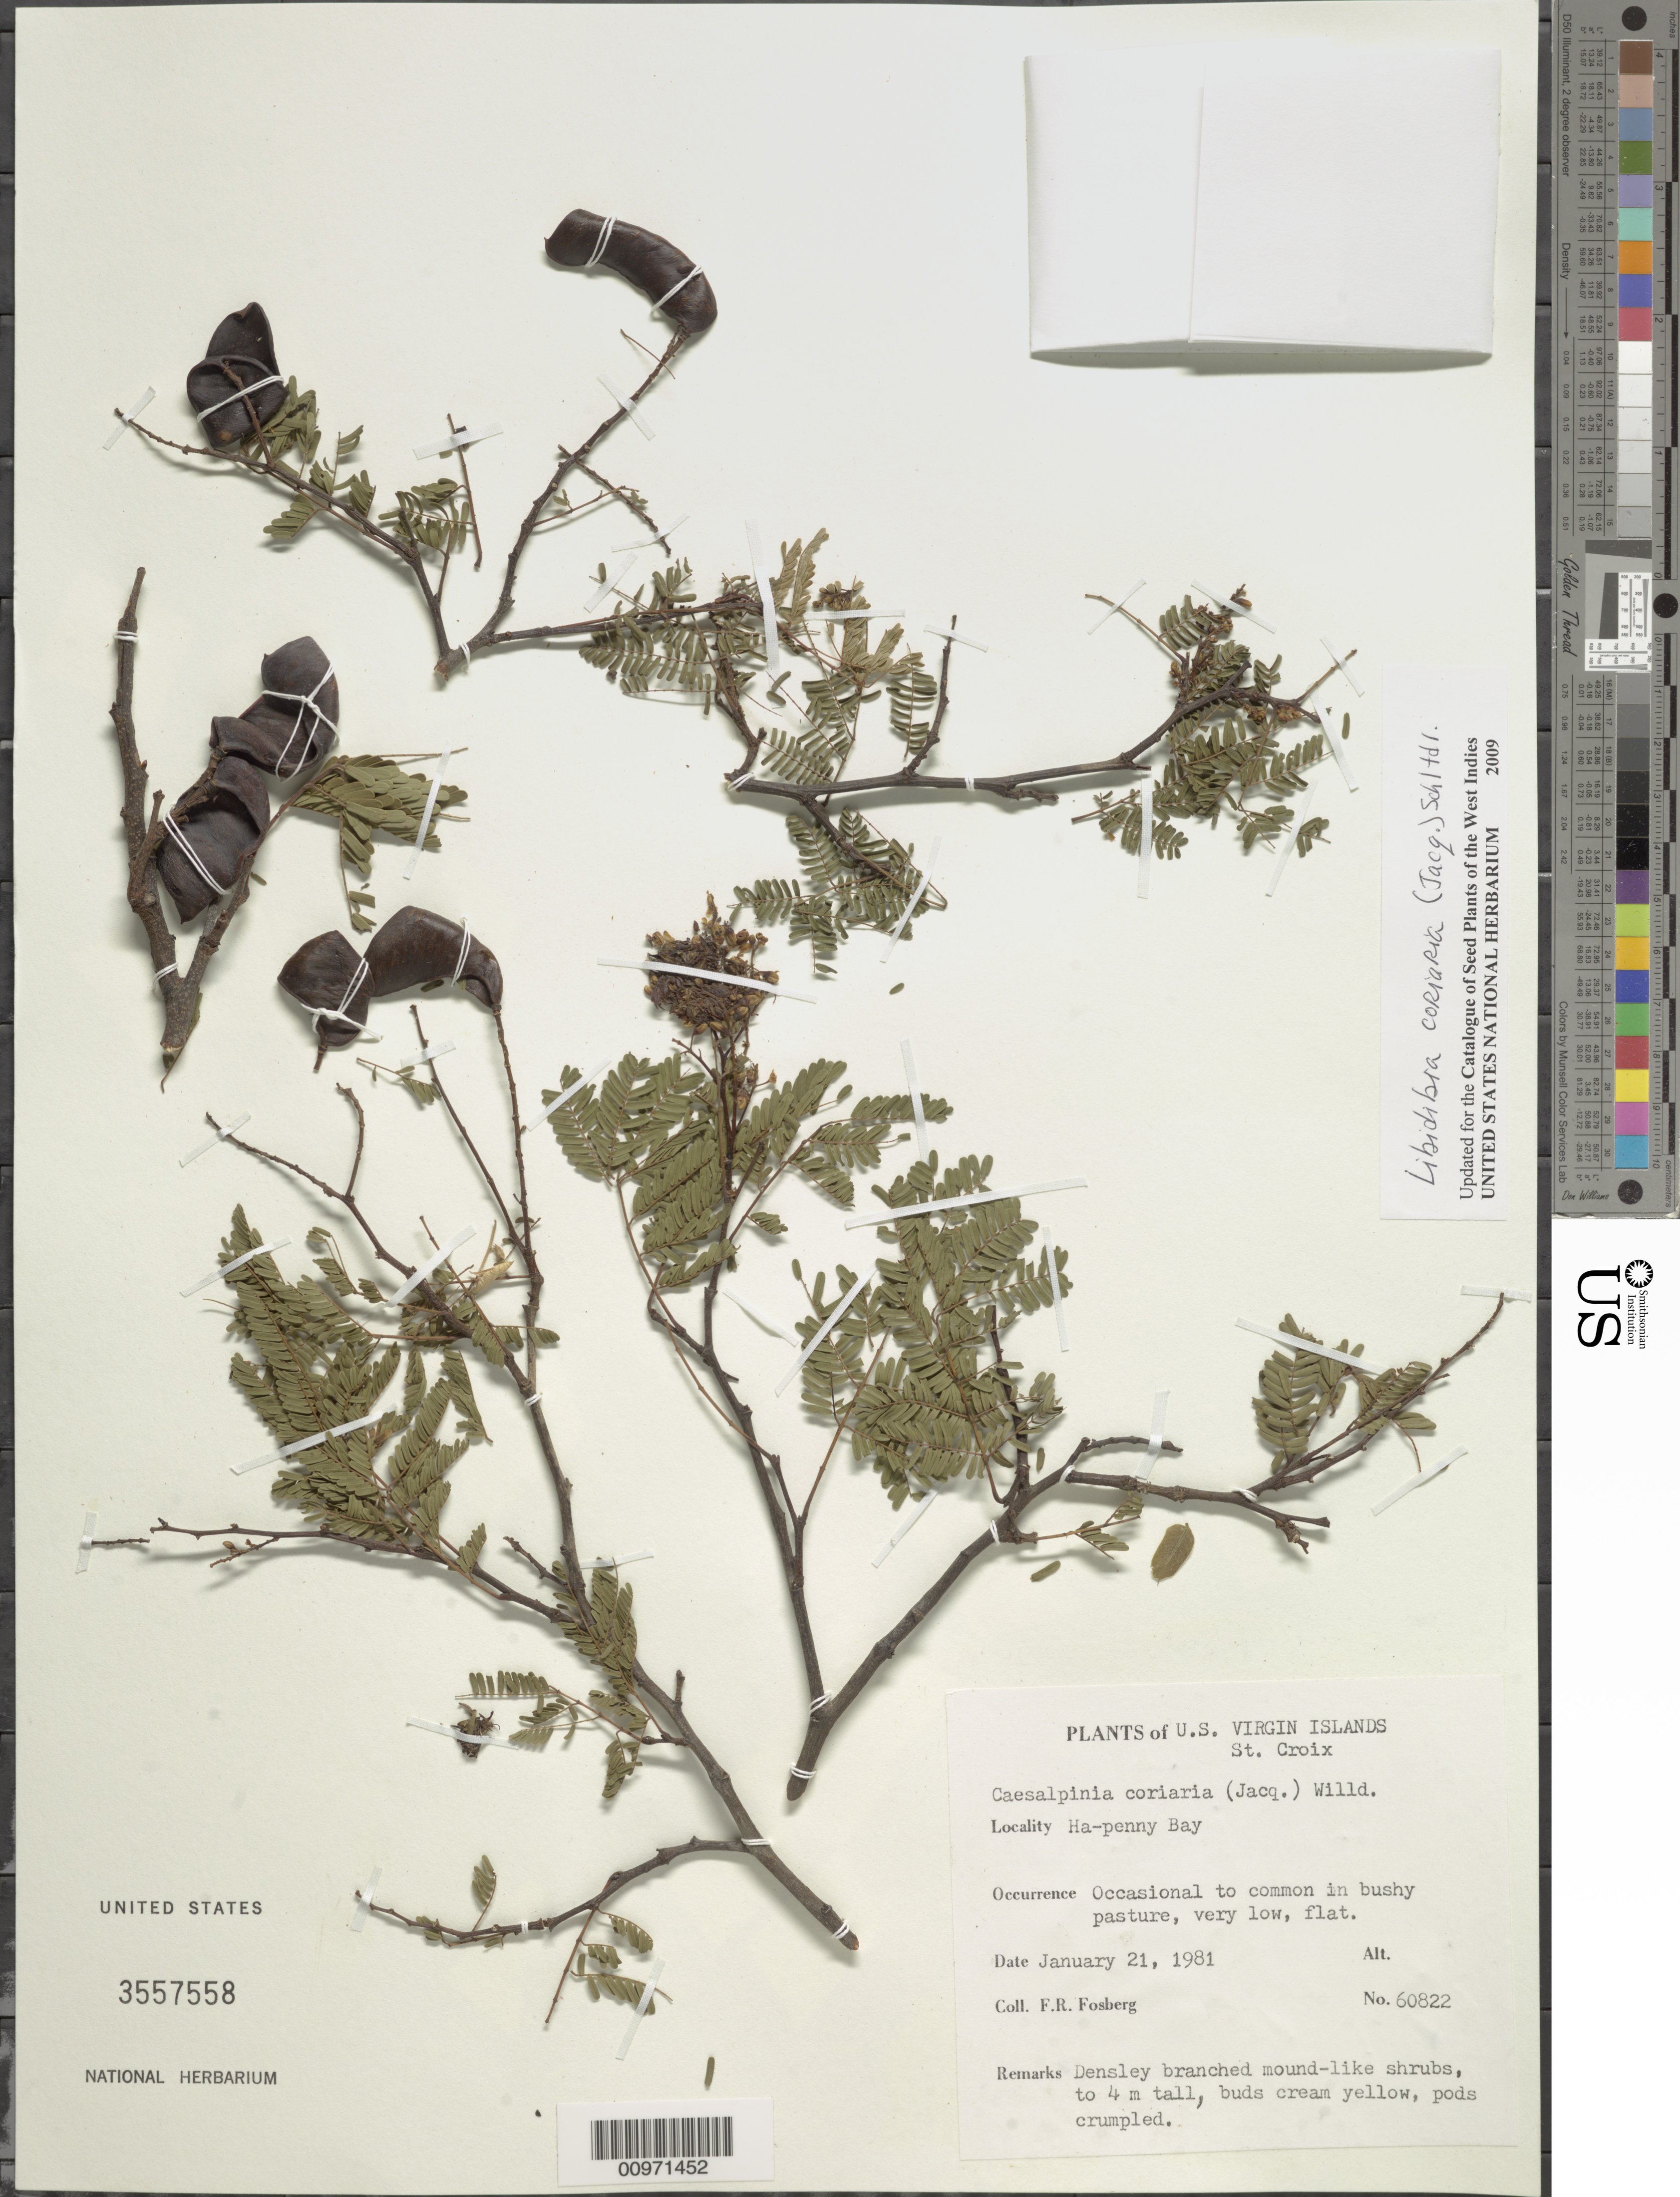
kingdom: Plantae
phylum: Tracheophyta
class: Magnoliopsida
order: Fabales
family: Fabaceae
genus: Libidibia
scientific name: Libidibia coriaria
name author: (Jacq.) Schltdl.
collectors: F. R. Fosberg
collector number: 60822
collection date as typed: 21 Jan 1981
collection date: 1981-01-21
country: U.S. Virgin Islands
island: St. Croix I.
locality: Ha-penny Bay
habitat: In bushy pasture, very low, flat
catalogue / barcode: US 3557558